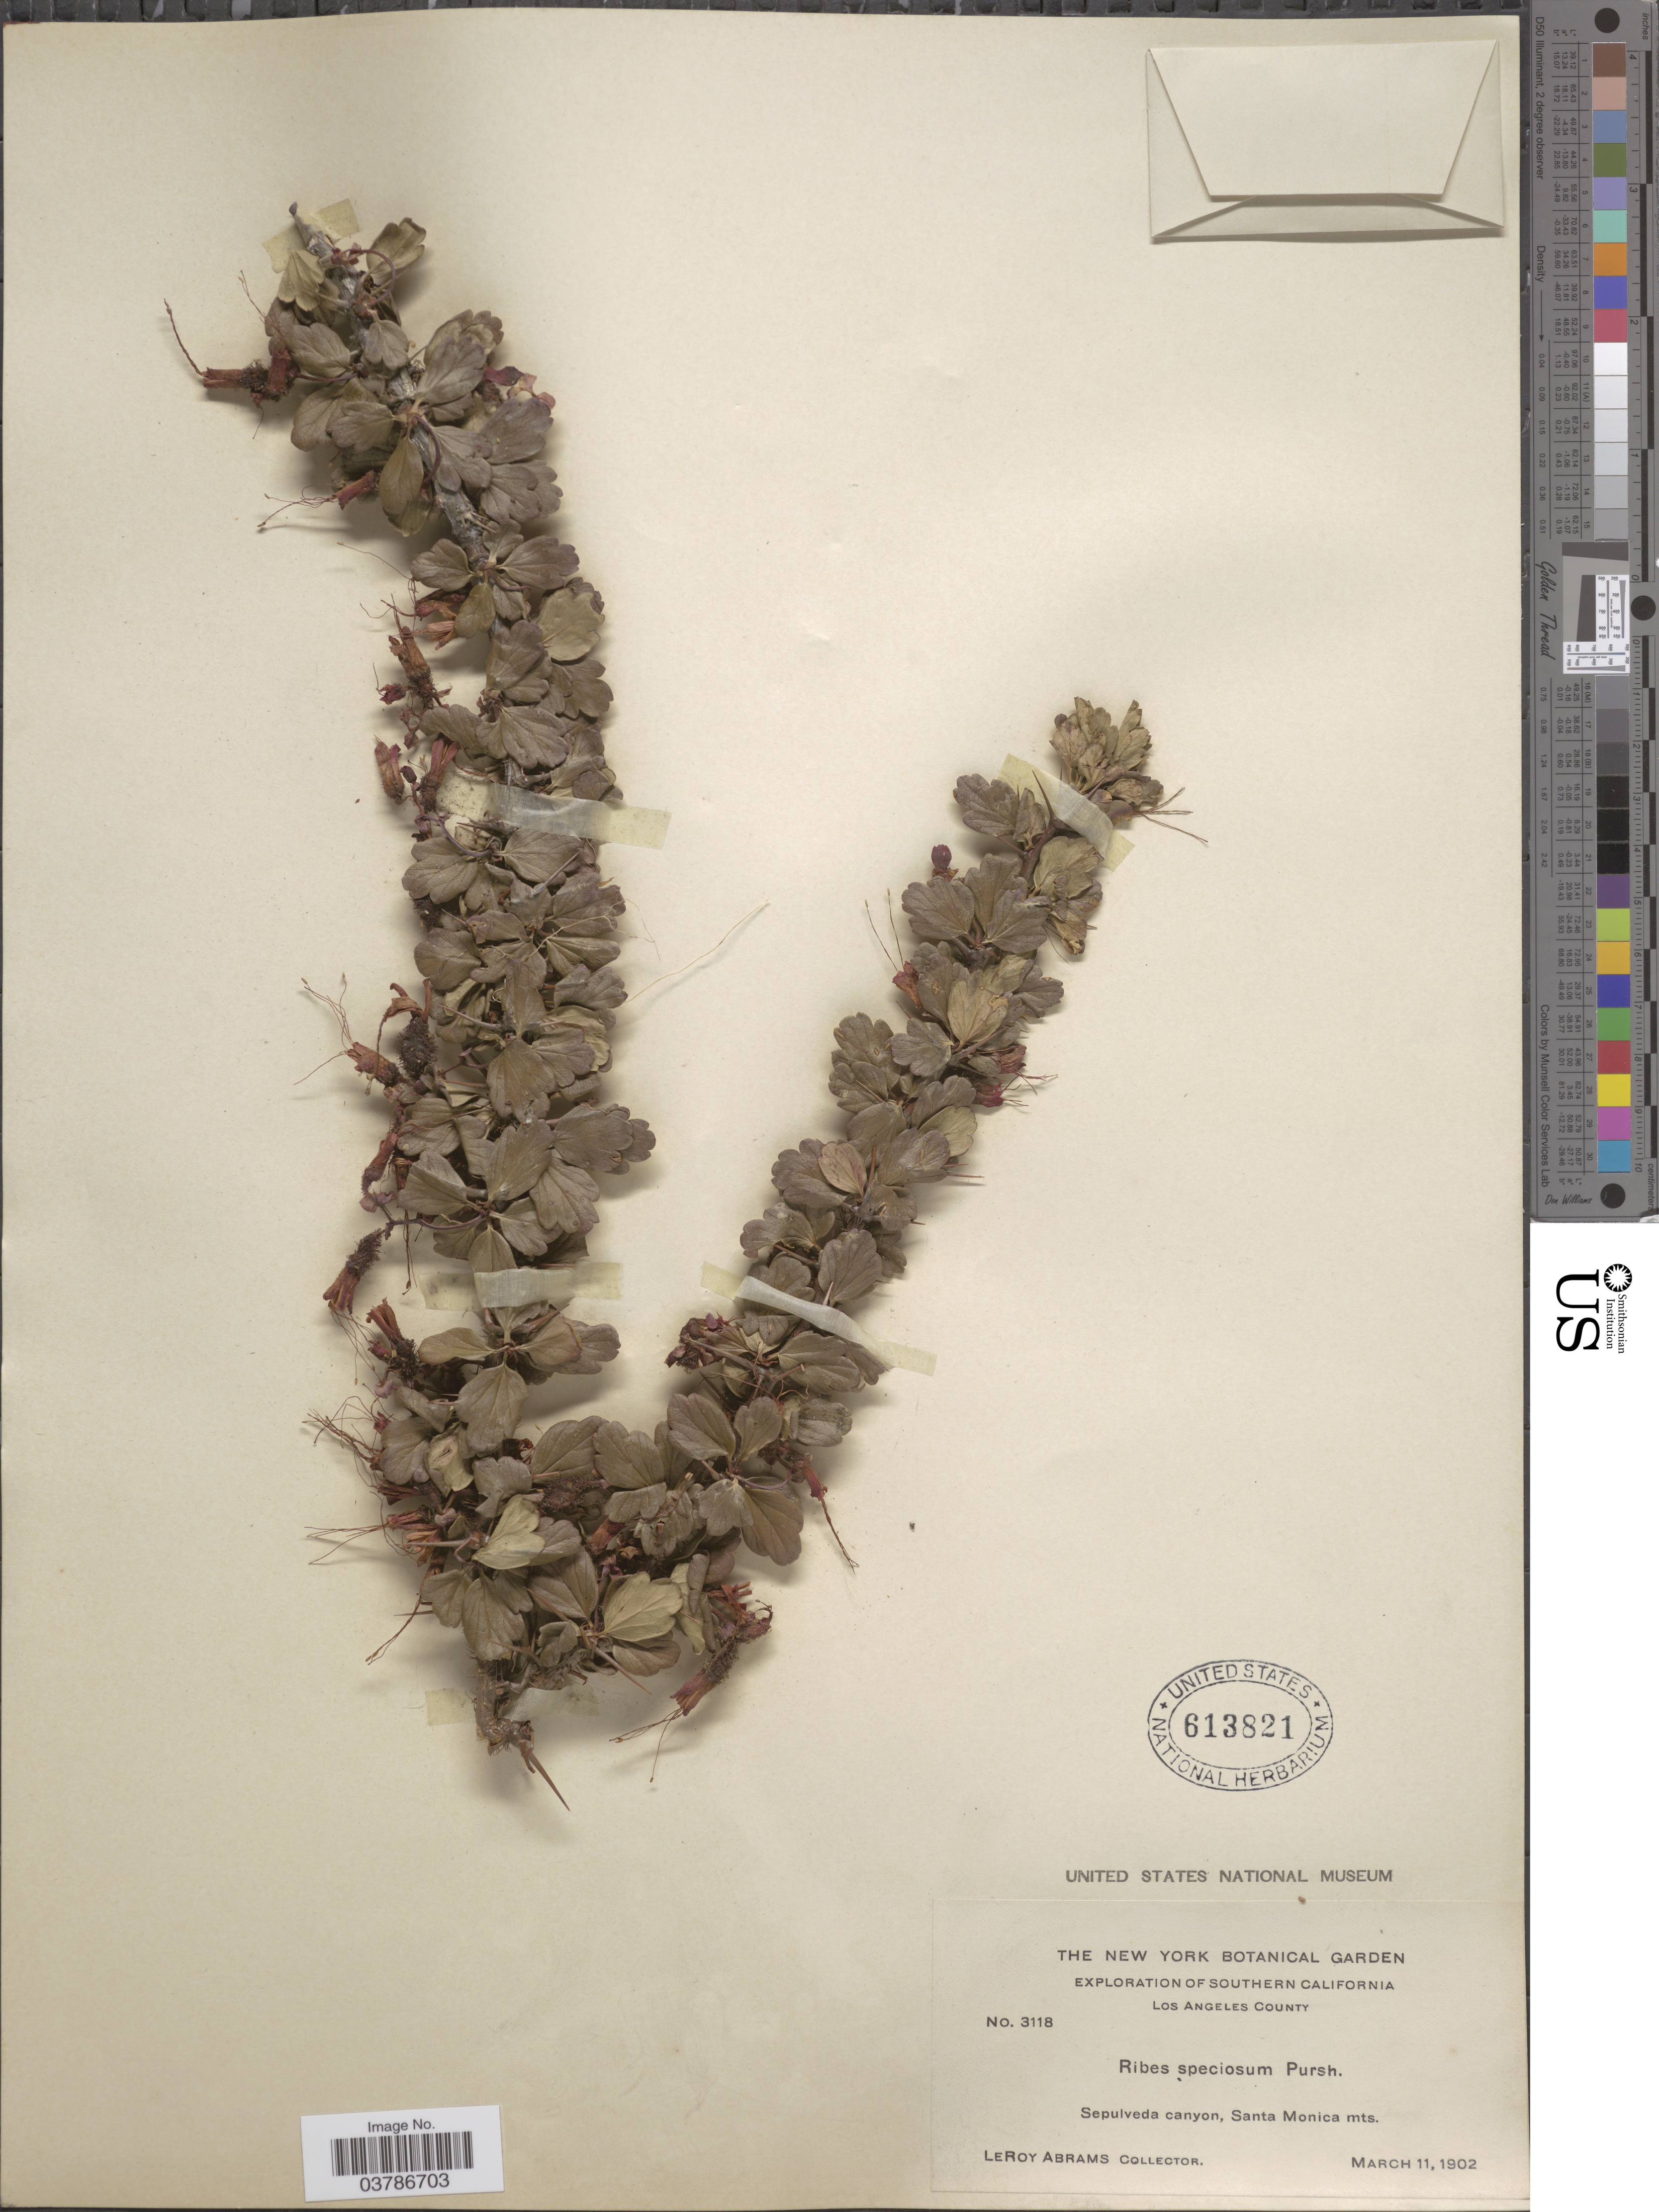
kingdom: Plantae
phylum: Tracheophyta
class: Magnoliopsida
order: Saxifragales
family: Grossulariaceae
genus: Ribes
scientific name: Ribes speciosum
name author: Pursh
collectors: L. Abrams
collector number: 3118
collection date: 1902-03-11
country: United States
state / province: California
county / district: Los Angeles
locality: Southern California. Los Angeles County. Sepulveda canyon, Santa Monica mts.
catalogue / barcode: US 613821